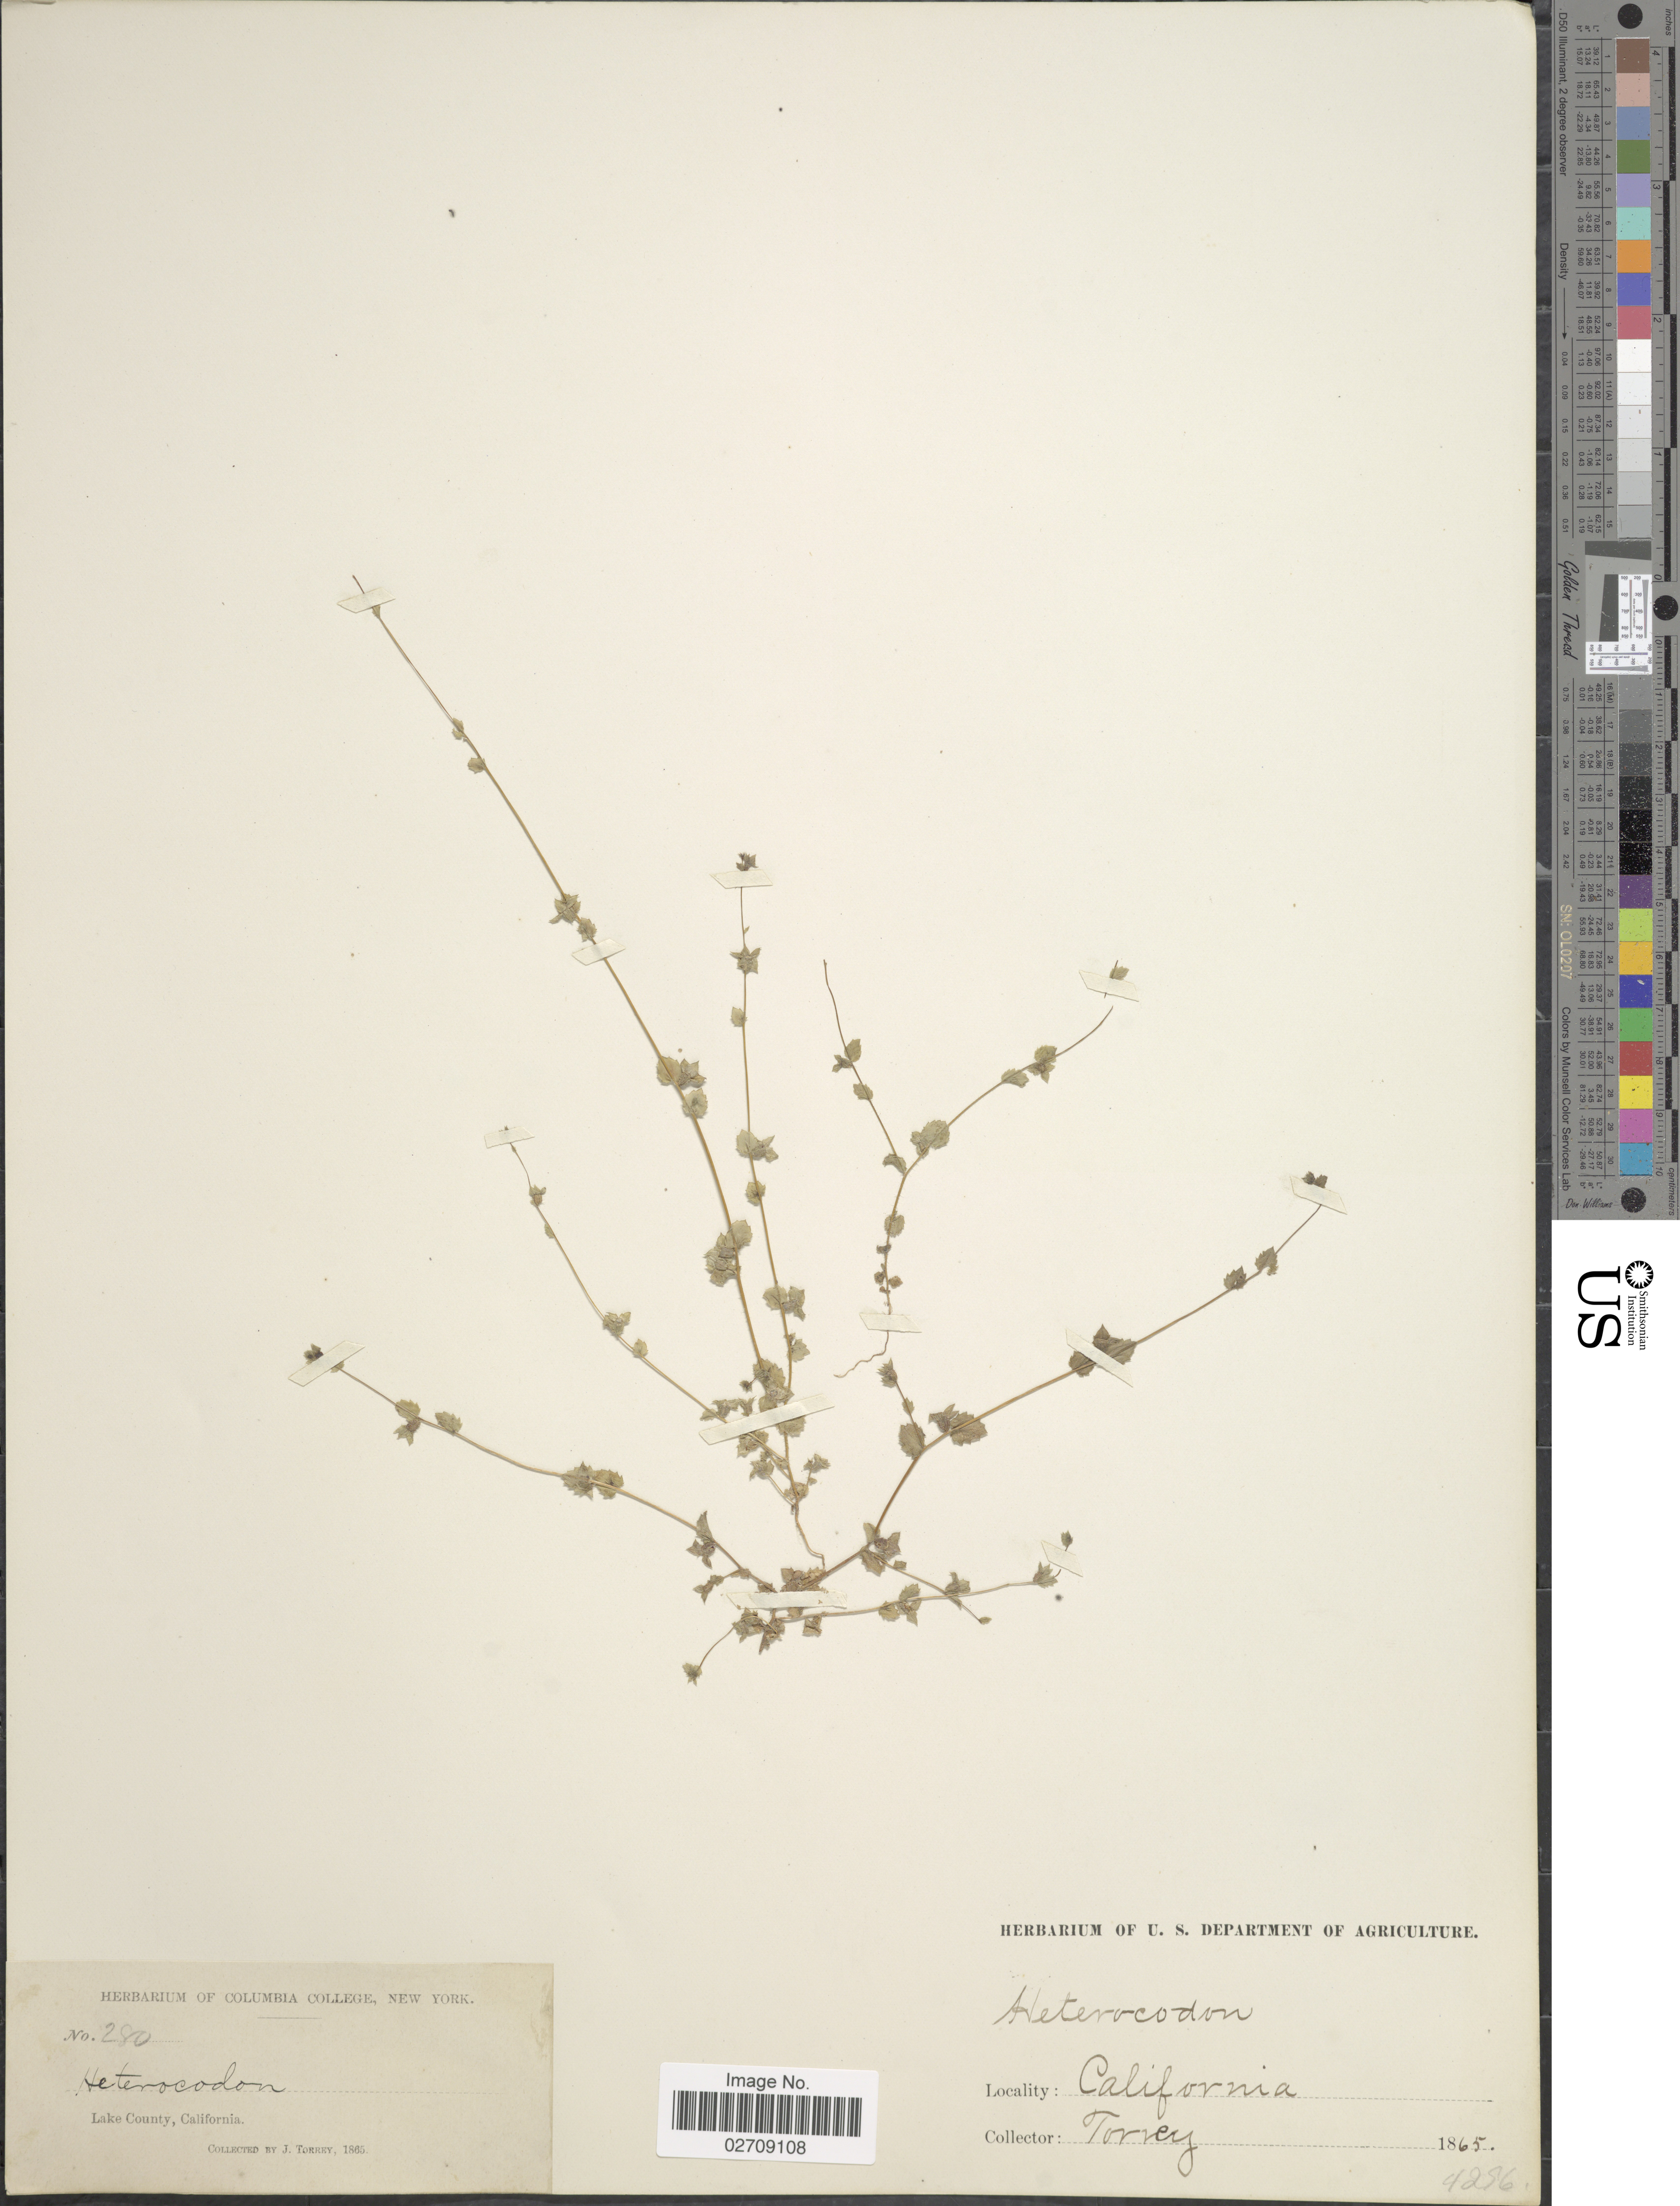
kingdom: Plantae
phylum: Tracheophyta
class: Magnoliopsida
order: Asterales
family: Campanulaceae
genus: Heterocodon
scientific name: Heterocodon rariflorum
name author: Nutt.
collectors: J. Torrey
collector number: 280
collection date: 1865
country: United States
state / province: California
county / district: Lake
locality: Lake County